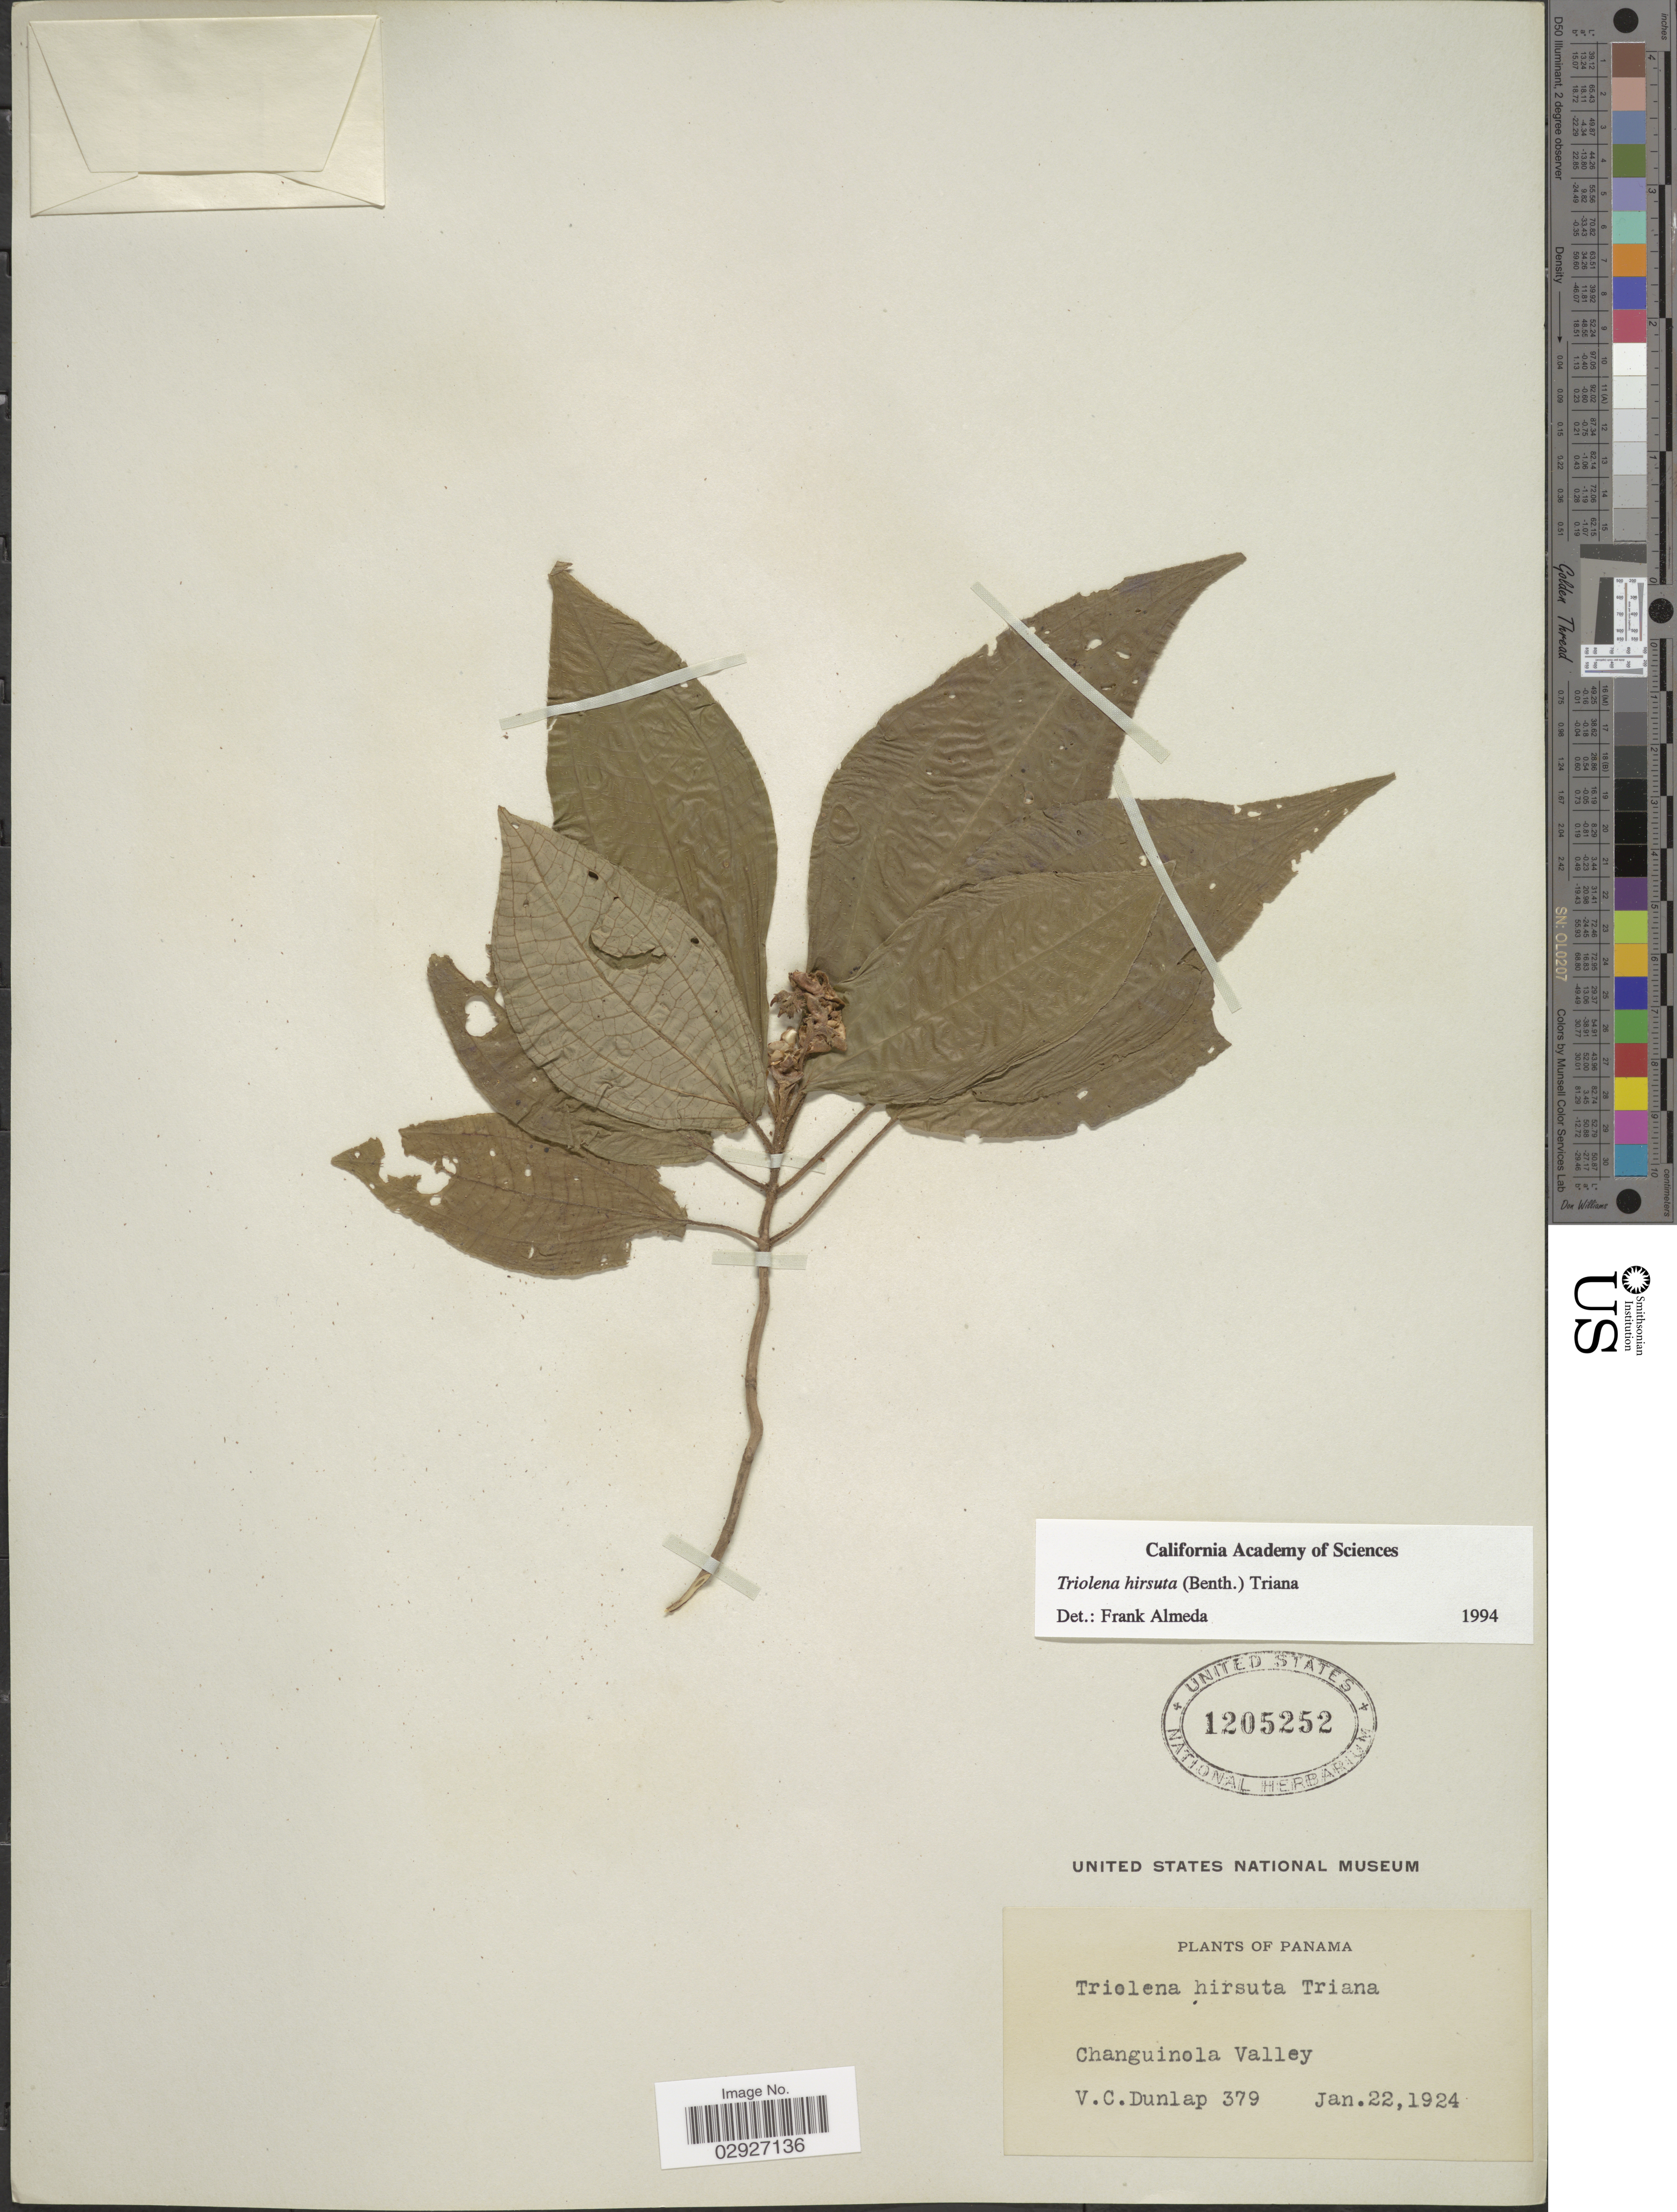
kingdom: Plantae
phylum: Tracheophyta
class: Magnoliopsida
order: Myrtales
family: Melastomataceae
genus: Triolena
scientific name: Triolena hirsuta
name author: (Benth.) Triana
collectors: V. C. Dunlap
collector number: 379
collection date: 1924-01-22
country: Panama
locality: Changuinola Valley.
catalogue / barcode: US 1205252